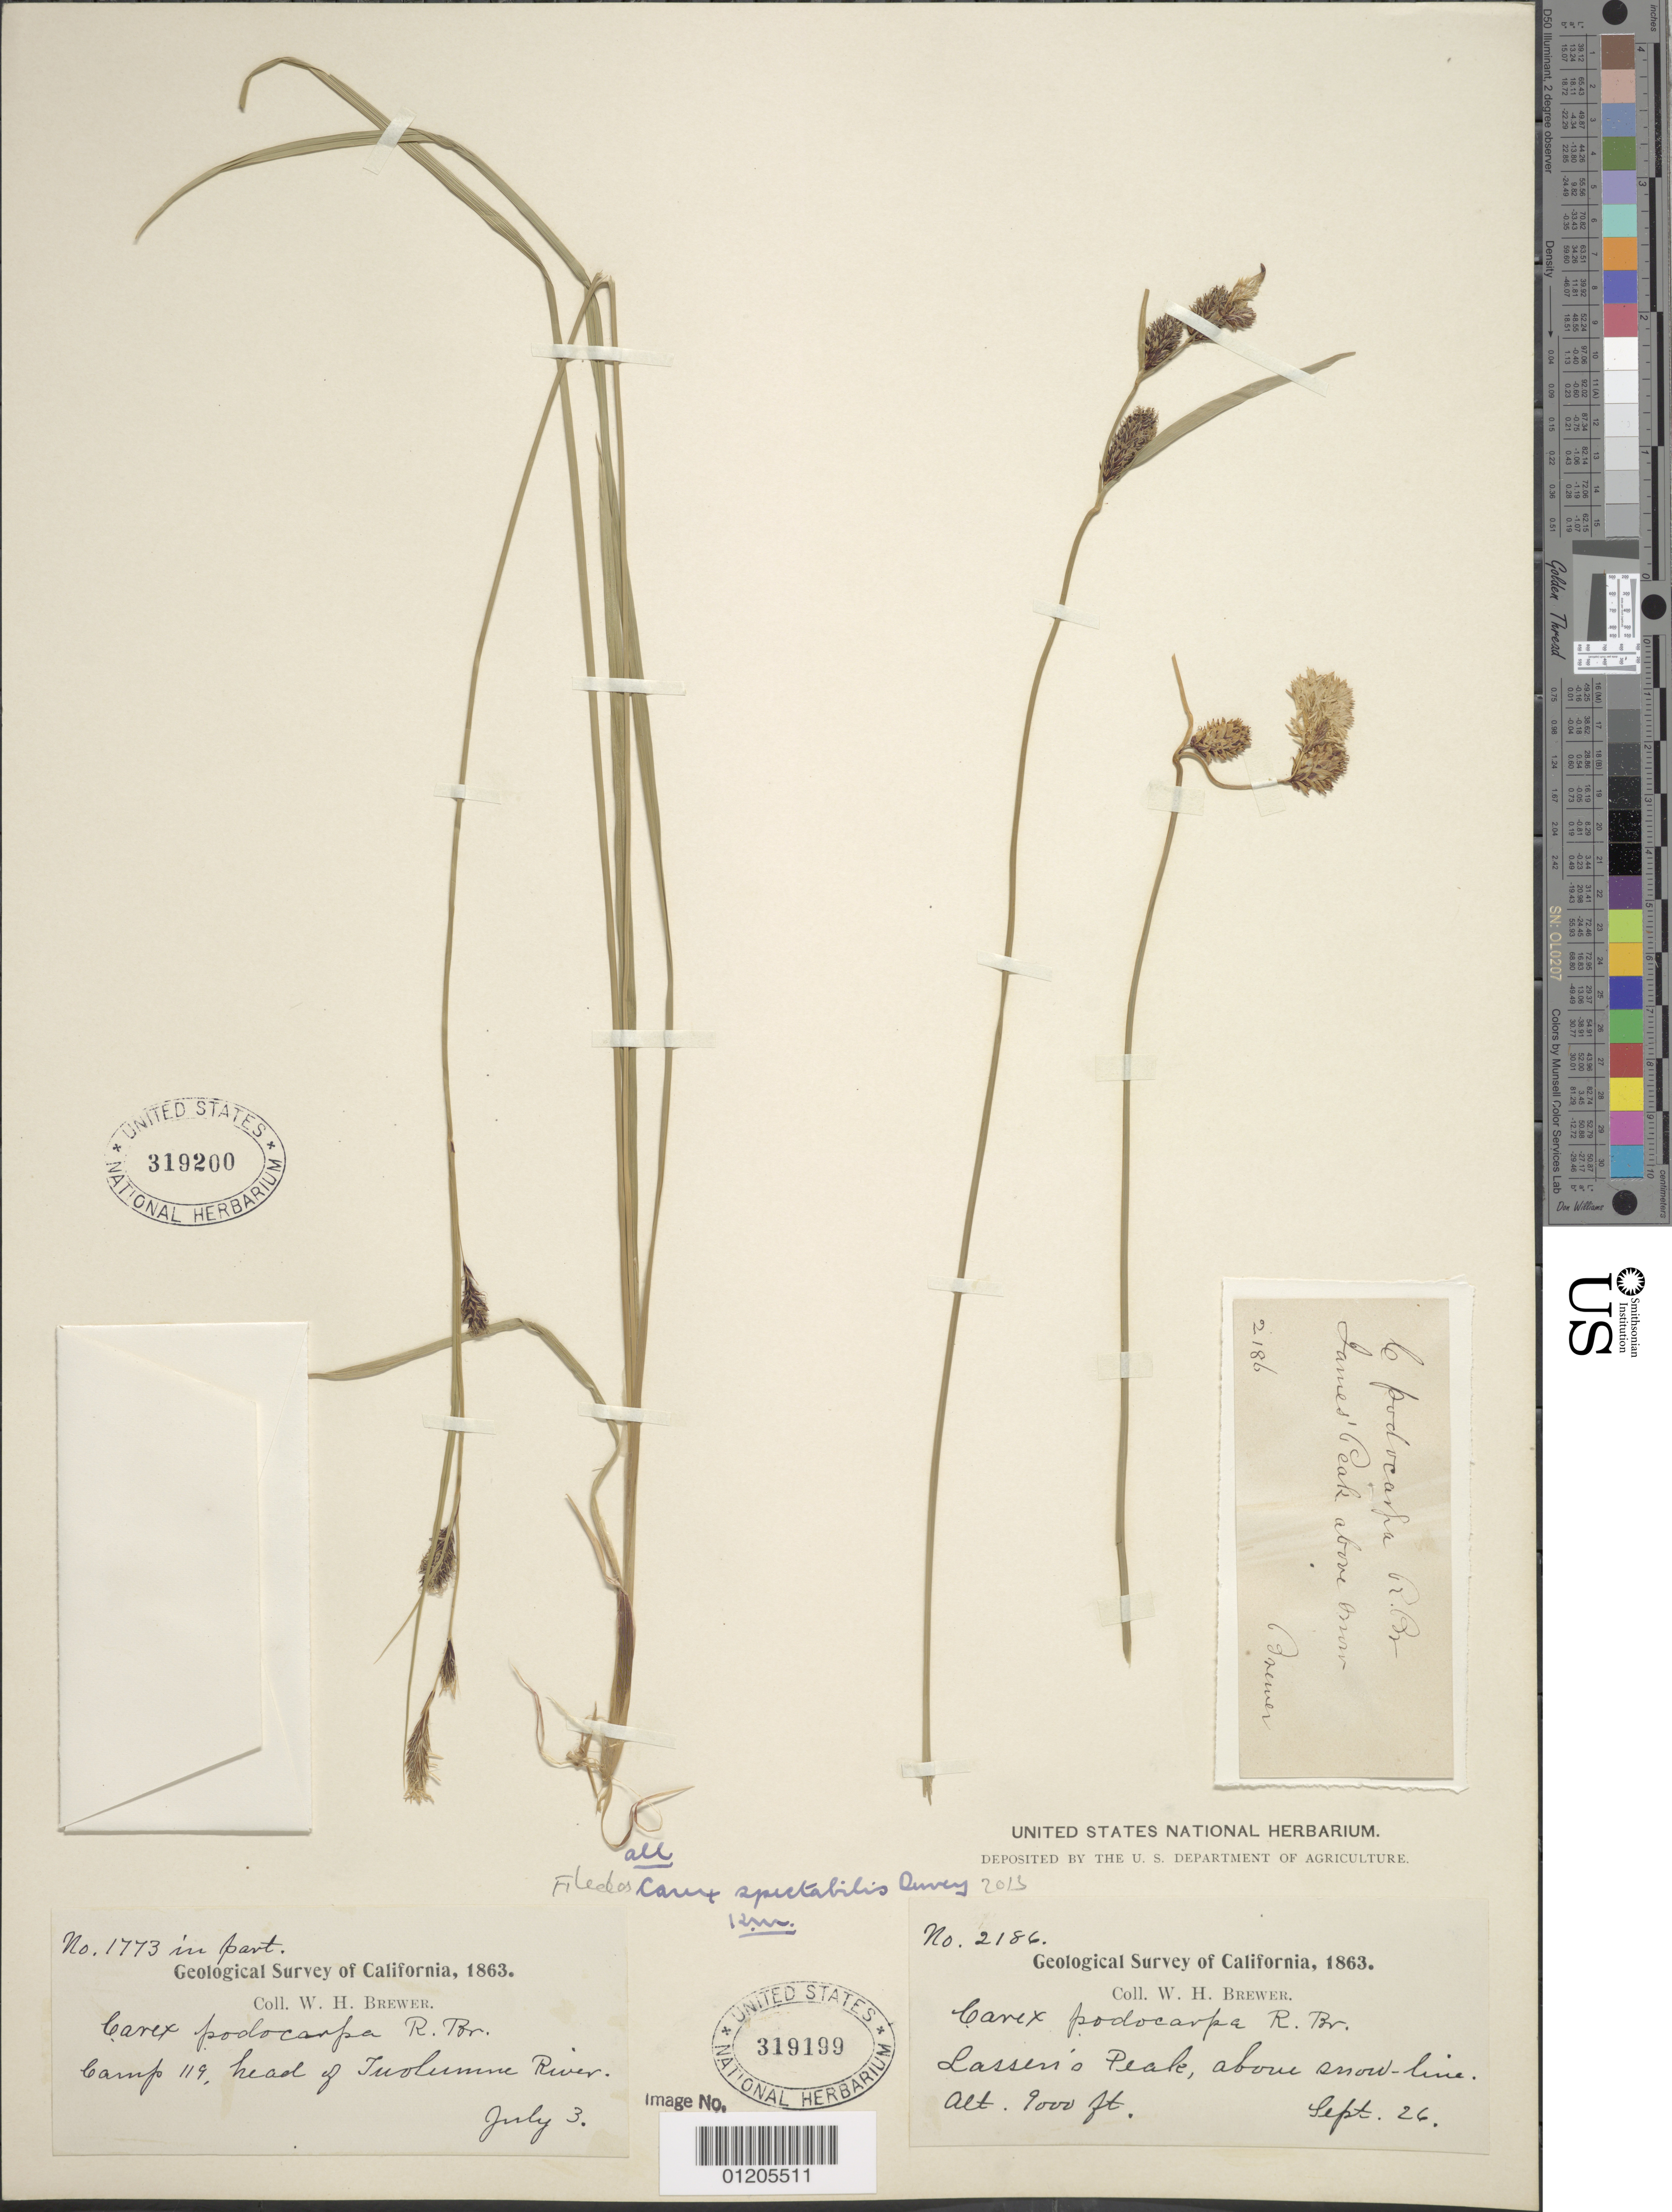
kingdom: Plantae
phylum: Tracheophyta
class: Liliopsida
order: Poales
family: Cyperaceae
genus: Carex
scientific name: Carex spectabilis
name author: Dewey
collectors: W. H. Brewer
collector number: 2186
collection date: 1863-09-26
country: United States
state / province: California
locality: Lassen's Peak, above snow-line.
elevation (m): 2743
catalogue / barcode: US 319199